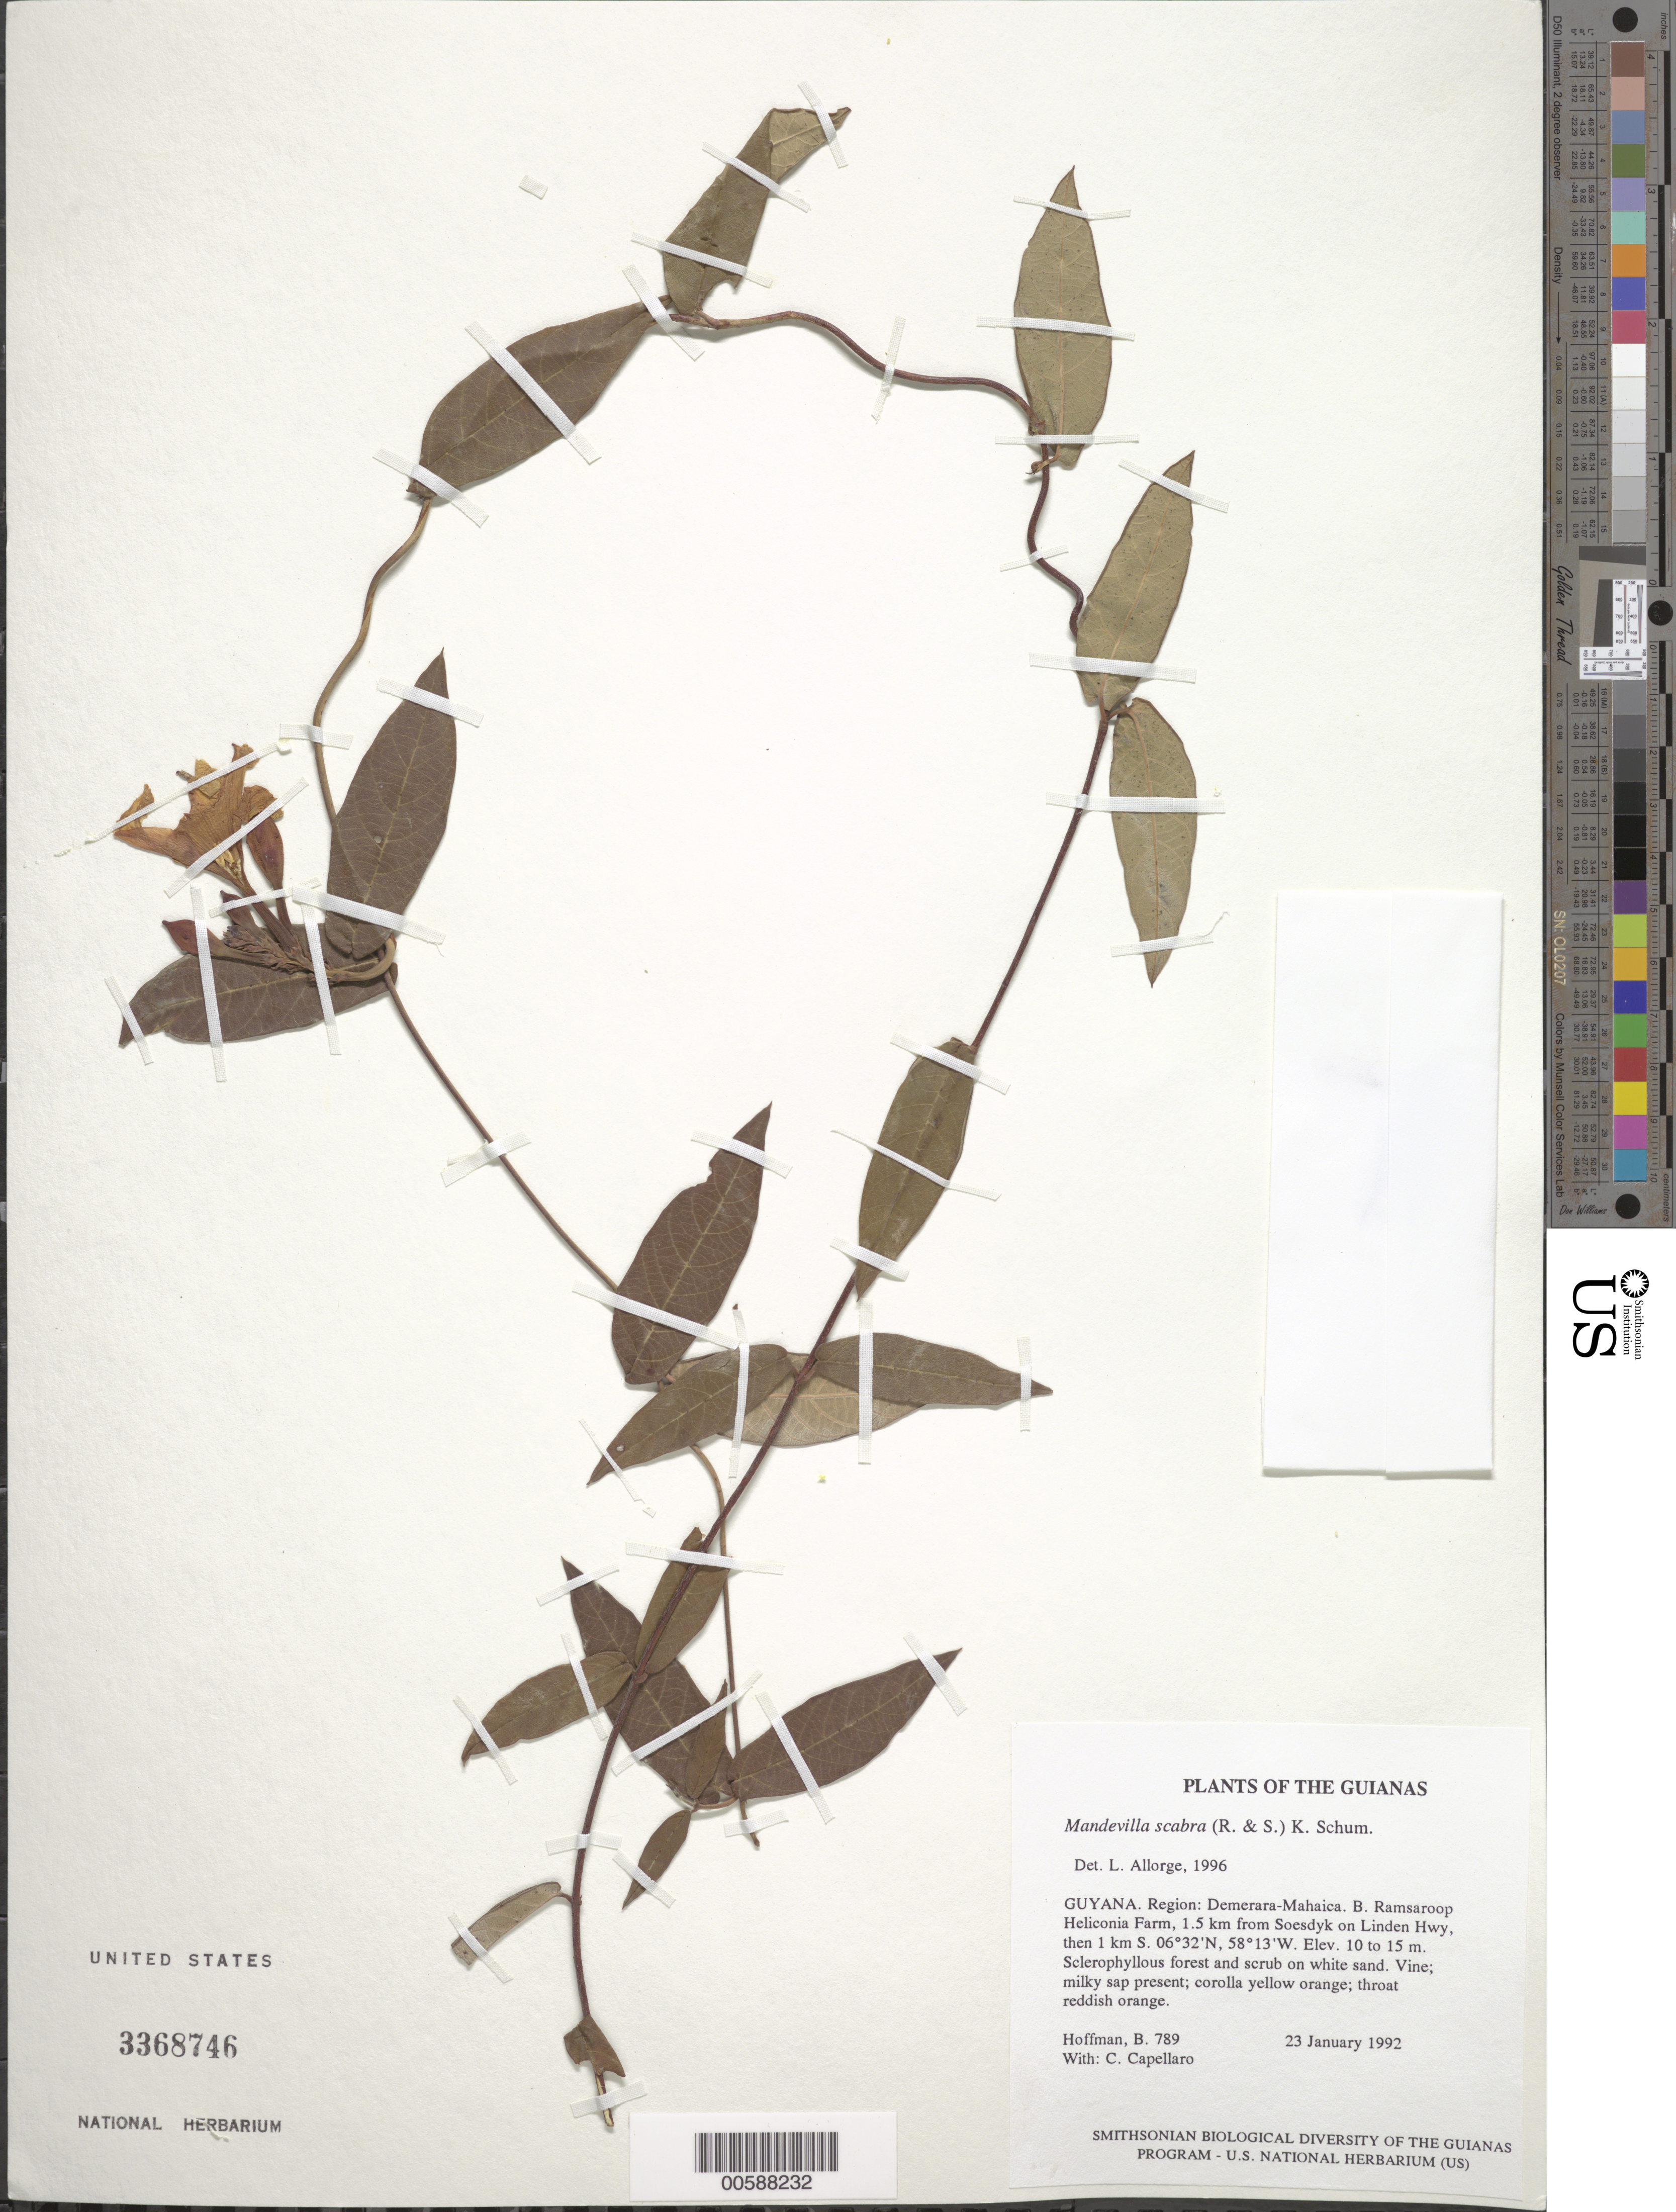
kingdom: Plantae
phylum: Tracheophyta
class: Magnoliopsida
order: Gentianales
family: Apocynaceae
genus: Mandevilla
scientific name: Mandevilla scabra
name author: (Hoffmanns. ex Roem. & Schult.) K. Schum.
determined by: Allorge, L.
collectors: B. Hoffman & C. Capellaro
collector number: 789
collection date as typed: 23 January 1992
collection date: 1992-01-23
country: Guyana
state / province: Demerara-Mahaica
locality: B. Ramsaroop Heliconia Farm, 1.5 km from Soesdyke on Linden Hwy, then 1 km S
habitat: Sclerophyllous forest and scrub on white sand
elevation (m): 10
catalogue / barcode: US 3368746